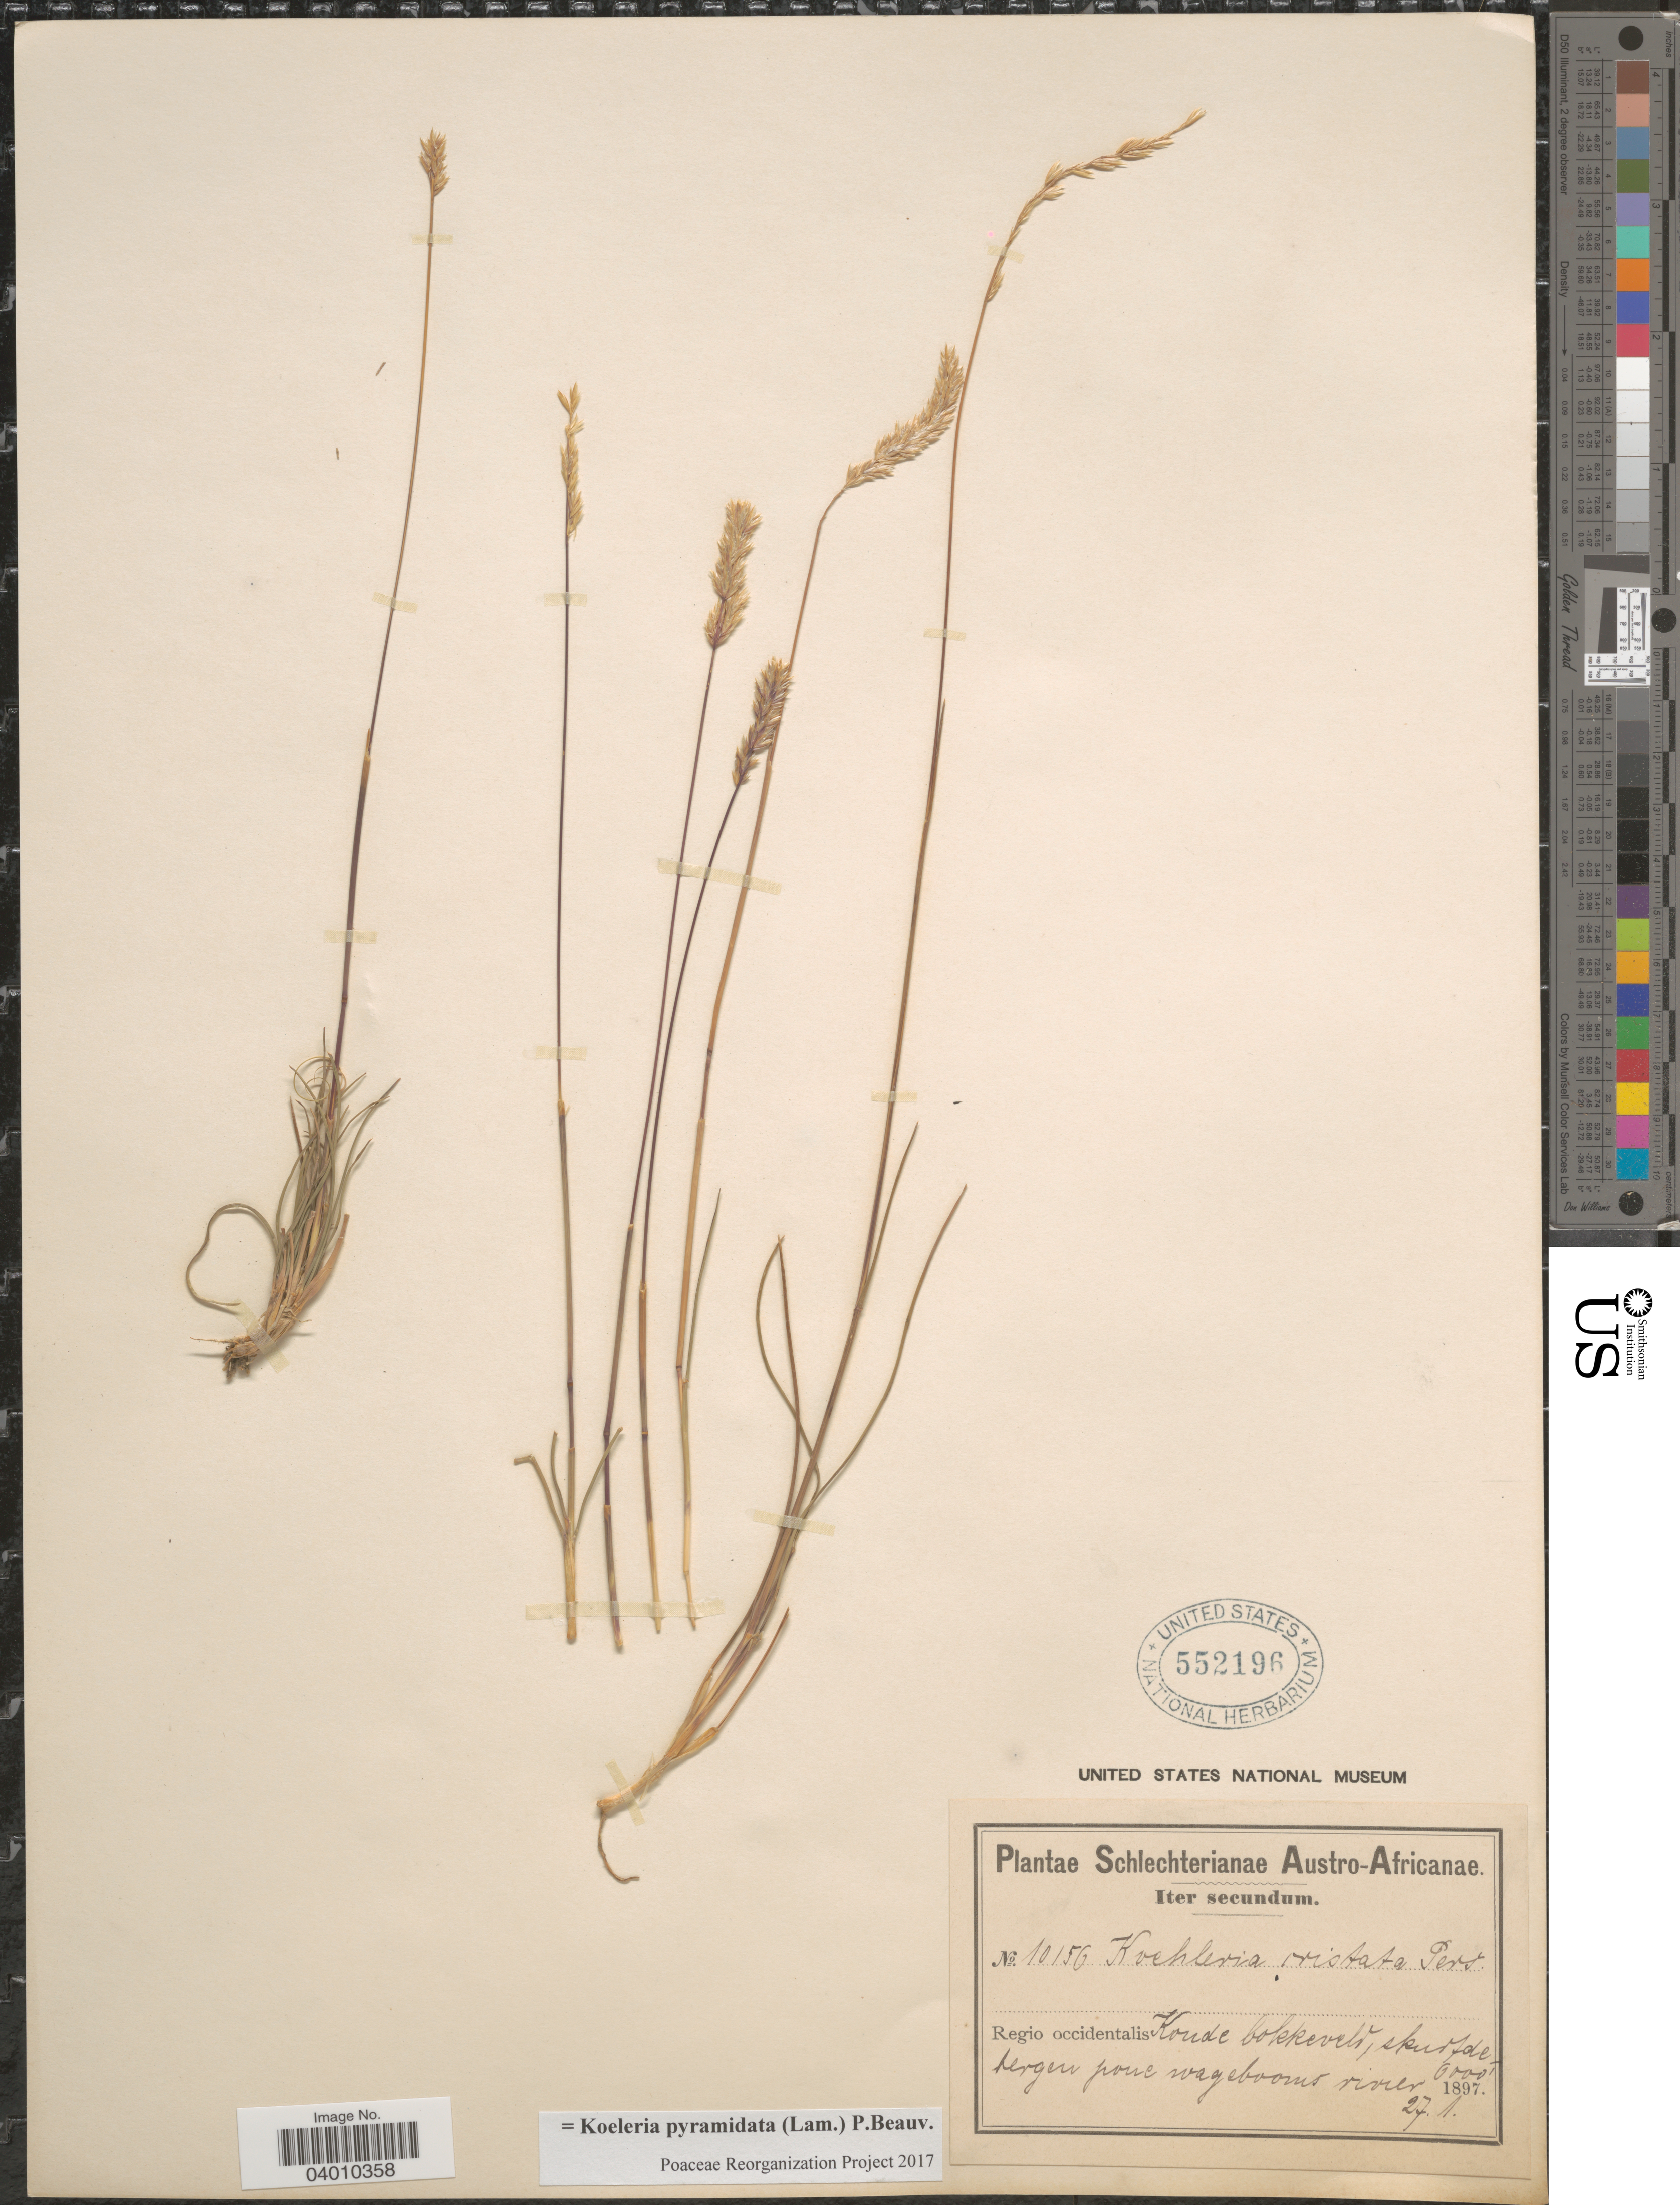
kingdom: Plantae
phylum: Tracheophyta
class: Liliopsida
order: Poales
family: Poaceae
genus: Koeleria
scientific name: Koeleria pyramidata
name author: (Lam.) P. Beauv.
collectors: Schlechter, --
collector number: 10156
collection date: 1897-01-27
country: South Africa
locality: Austro-Africanae. Regio occidentalis. Koude bokkeveld, skurfde bergen pone wagebooms river. [interpreted]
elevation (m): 1829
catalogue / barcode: US 552196